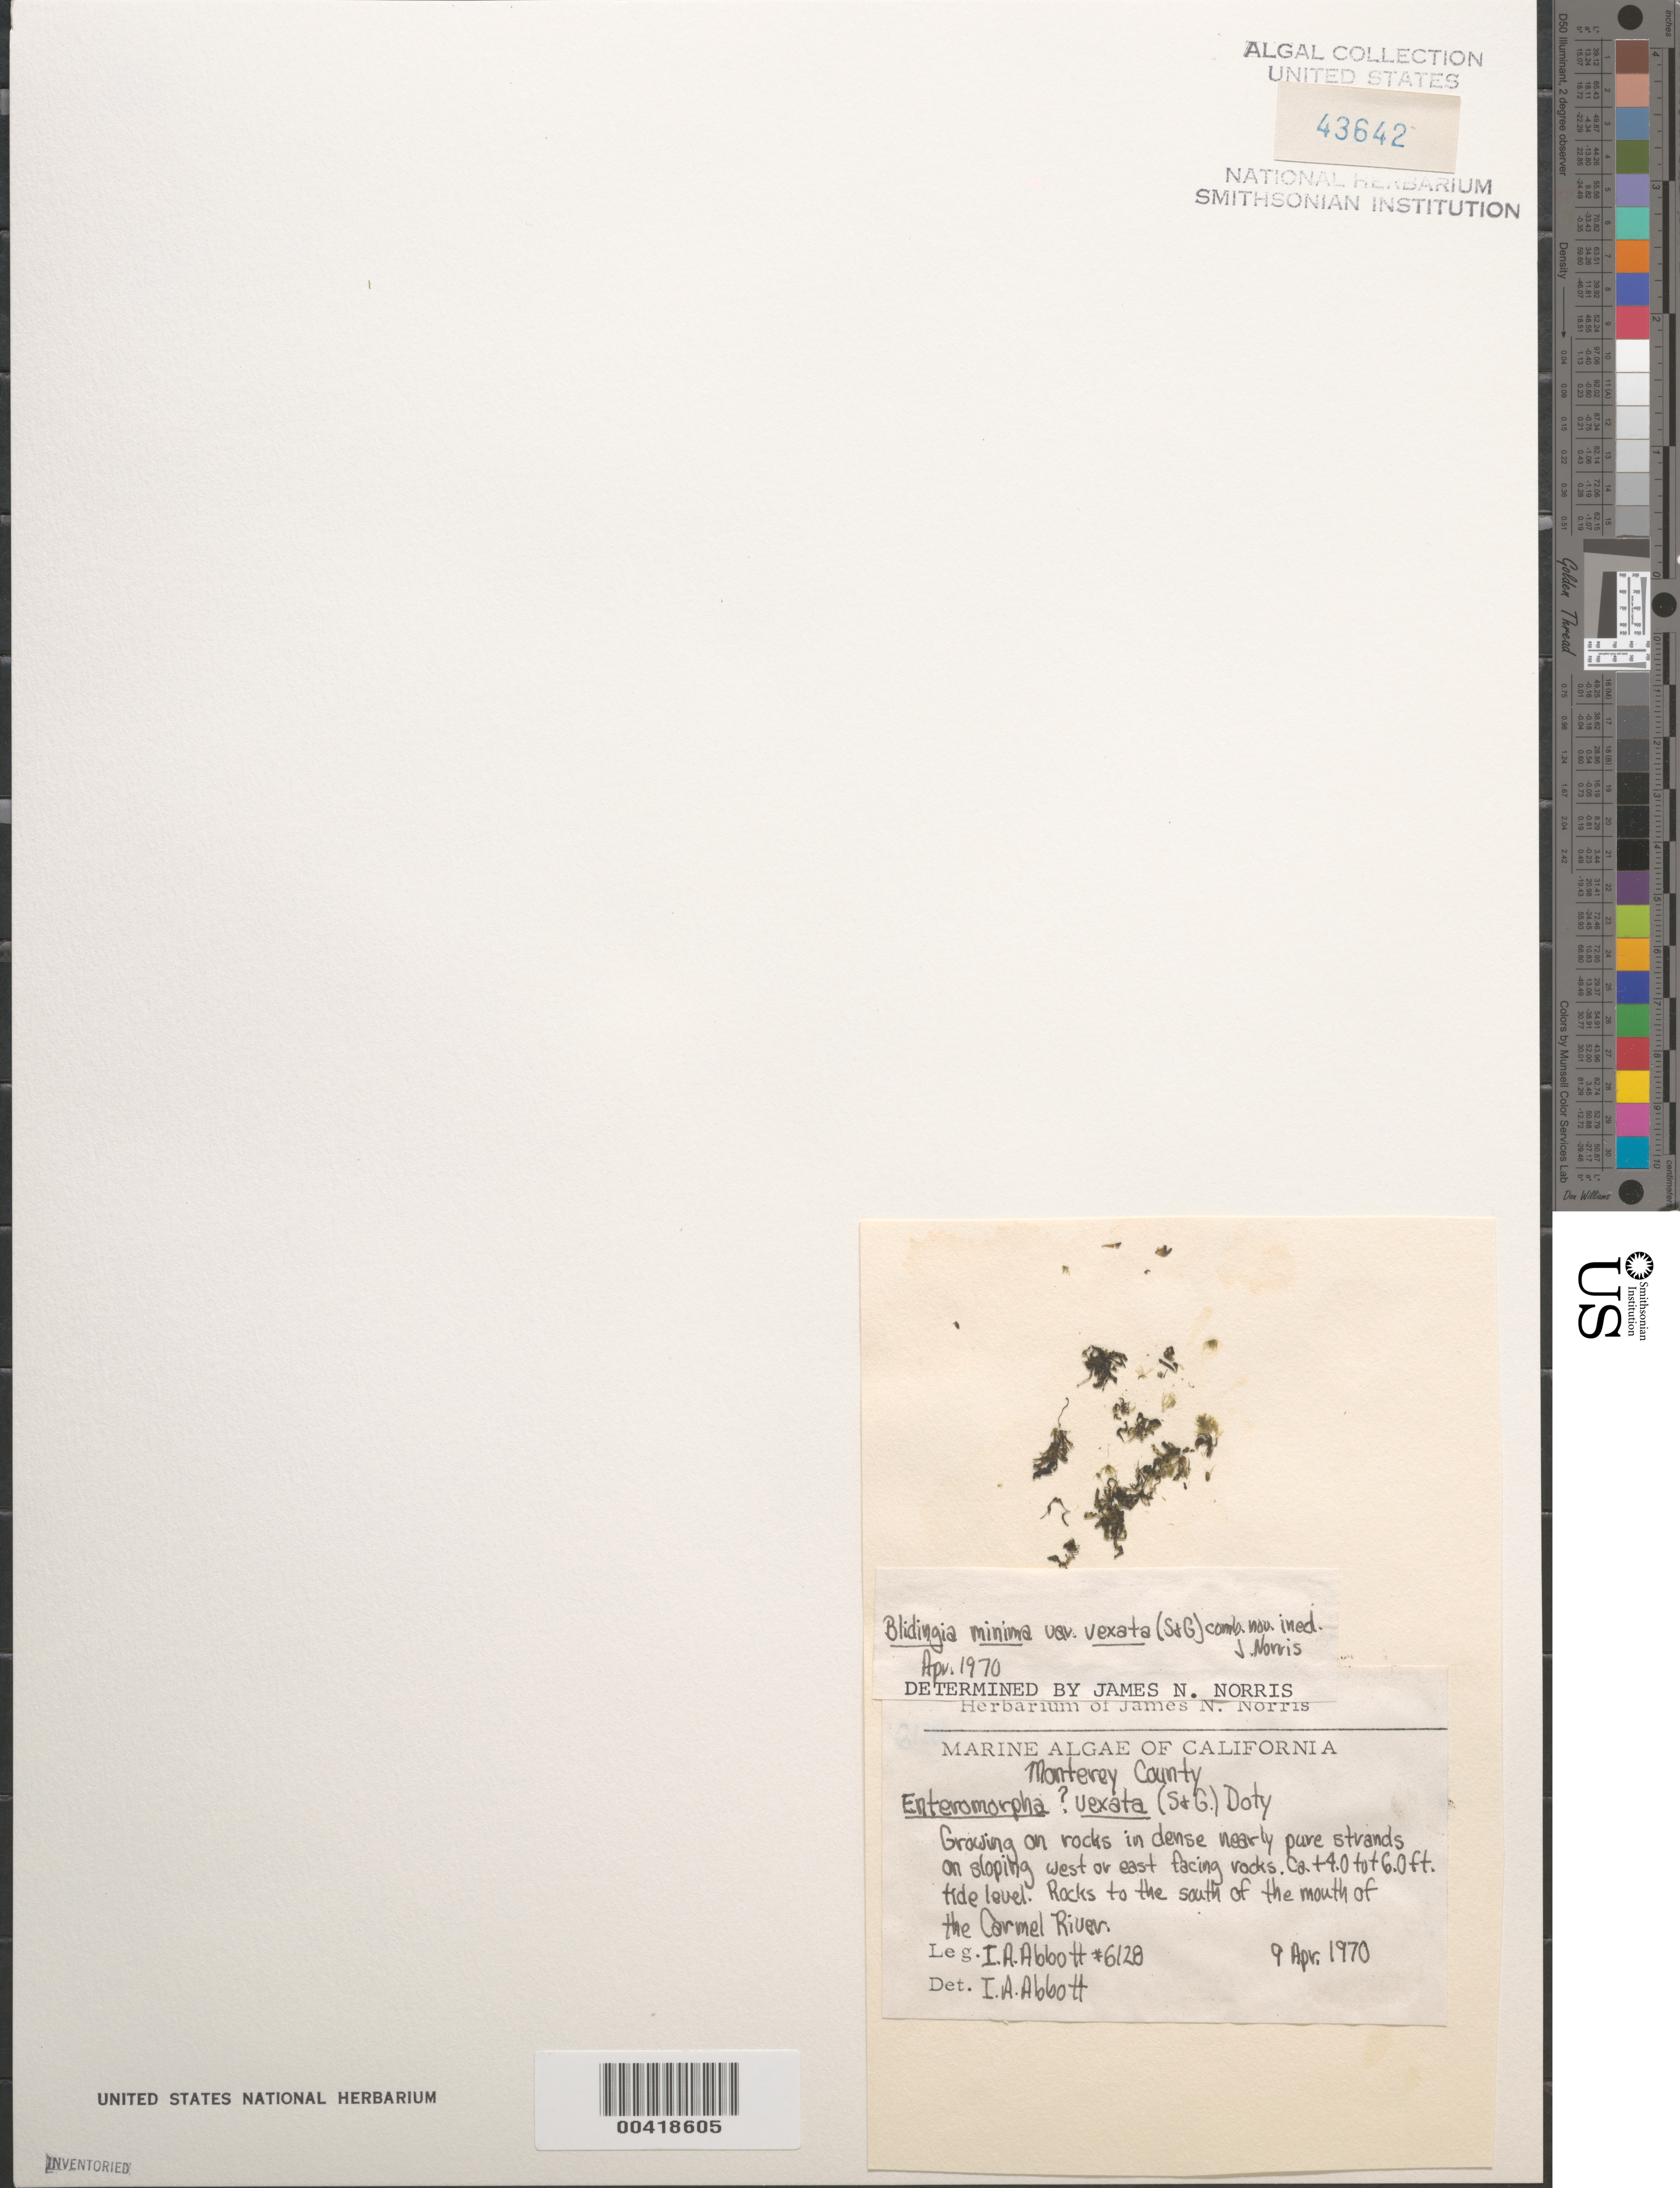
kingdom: Plantae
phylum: Chlorophyta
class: Ulvophyceae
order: Ulvales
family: Kornmanniaceae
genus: Blidingia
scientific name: Blidingia minima var. vexata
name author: (Setch. & N.L. Gardner) J.N. Norris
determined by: Norris, James N.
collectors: I. A. Abbott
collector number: IAA 6128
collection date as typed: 09 Apr 1970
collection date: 1970-04-09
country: United States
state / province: California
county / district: Monterey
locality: South of Carmel River mouth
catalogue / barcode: US 43642